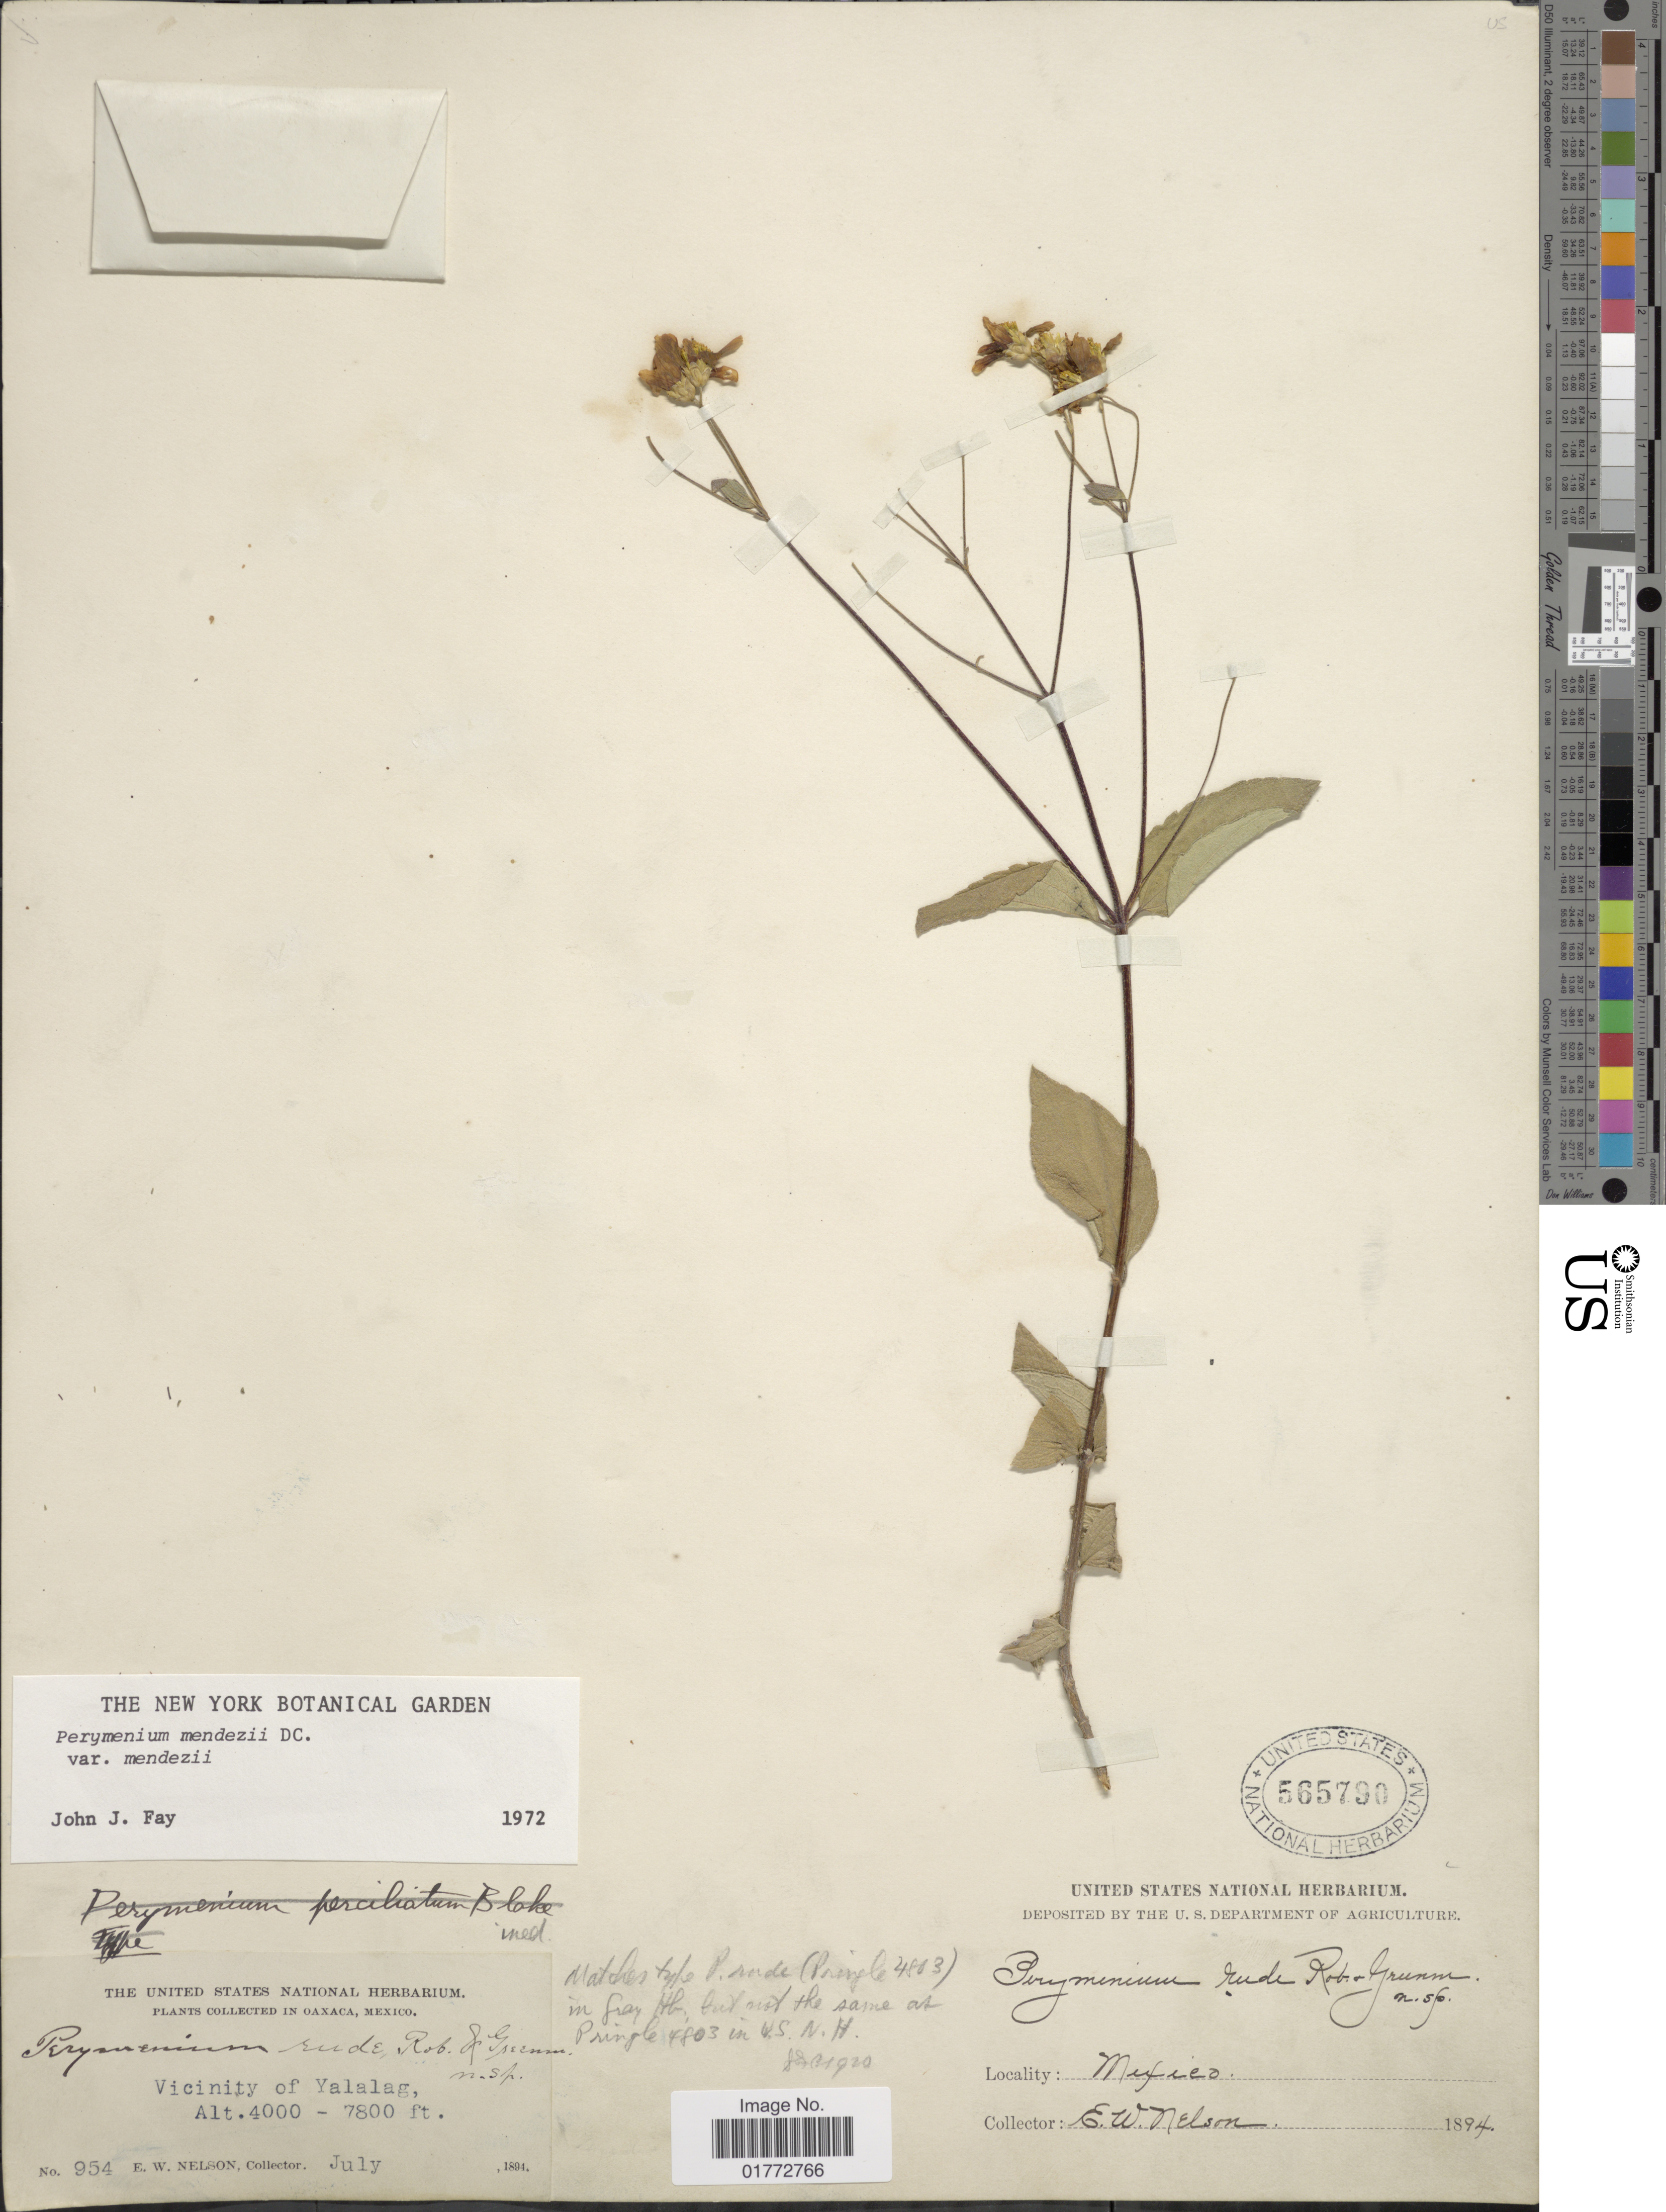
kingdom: Plantae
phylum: Tracheophyta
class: Magnoliopsida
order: Asterales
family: Asteraceae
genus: Perymenium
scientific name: Perymenium mendezii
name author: DC.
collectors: E. W. Nelson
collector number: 954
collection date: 1894-07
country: Mexico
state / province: Oaxaca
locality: Vicinity of Yalalag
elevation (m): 1219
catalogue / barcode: US 565790